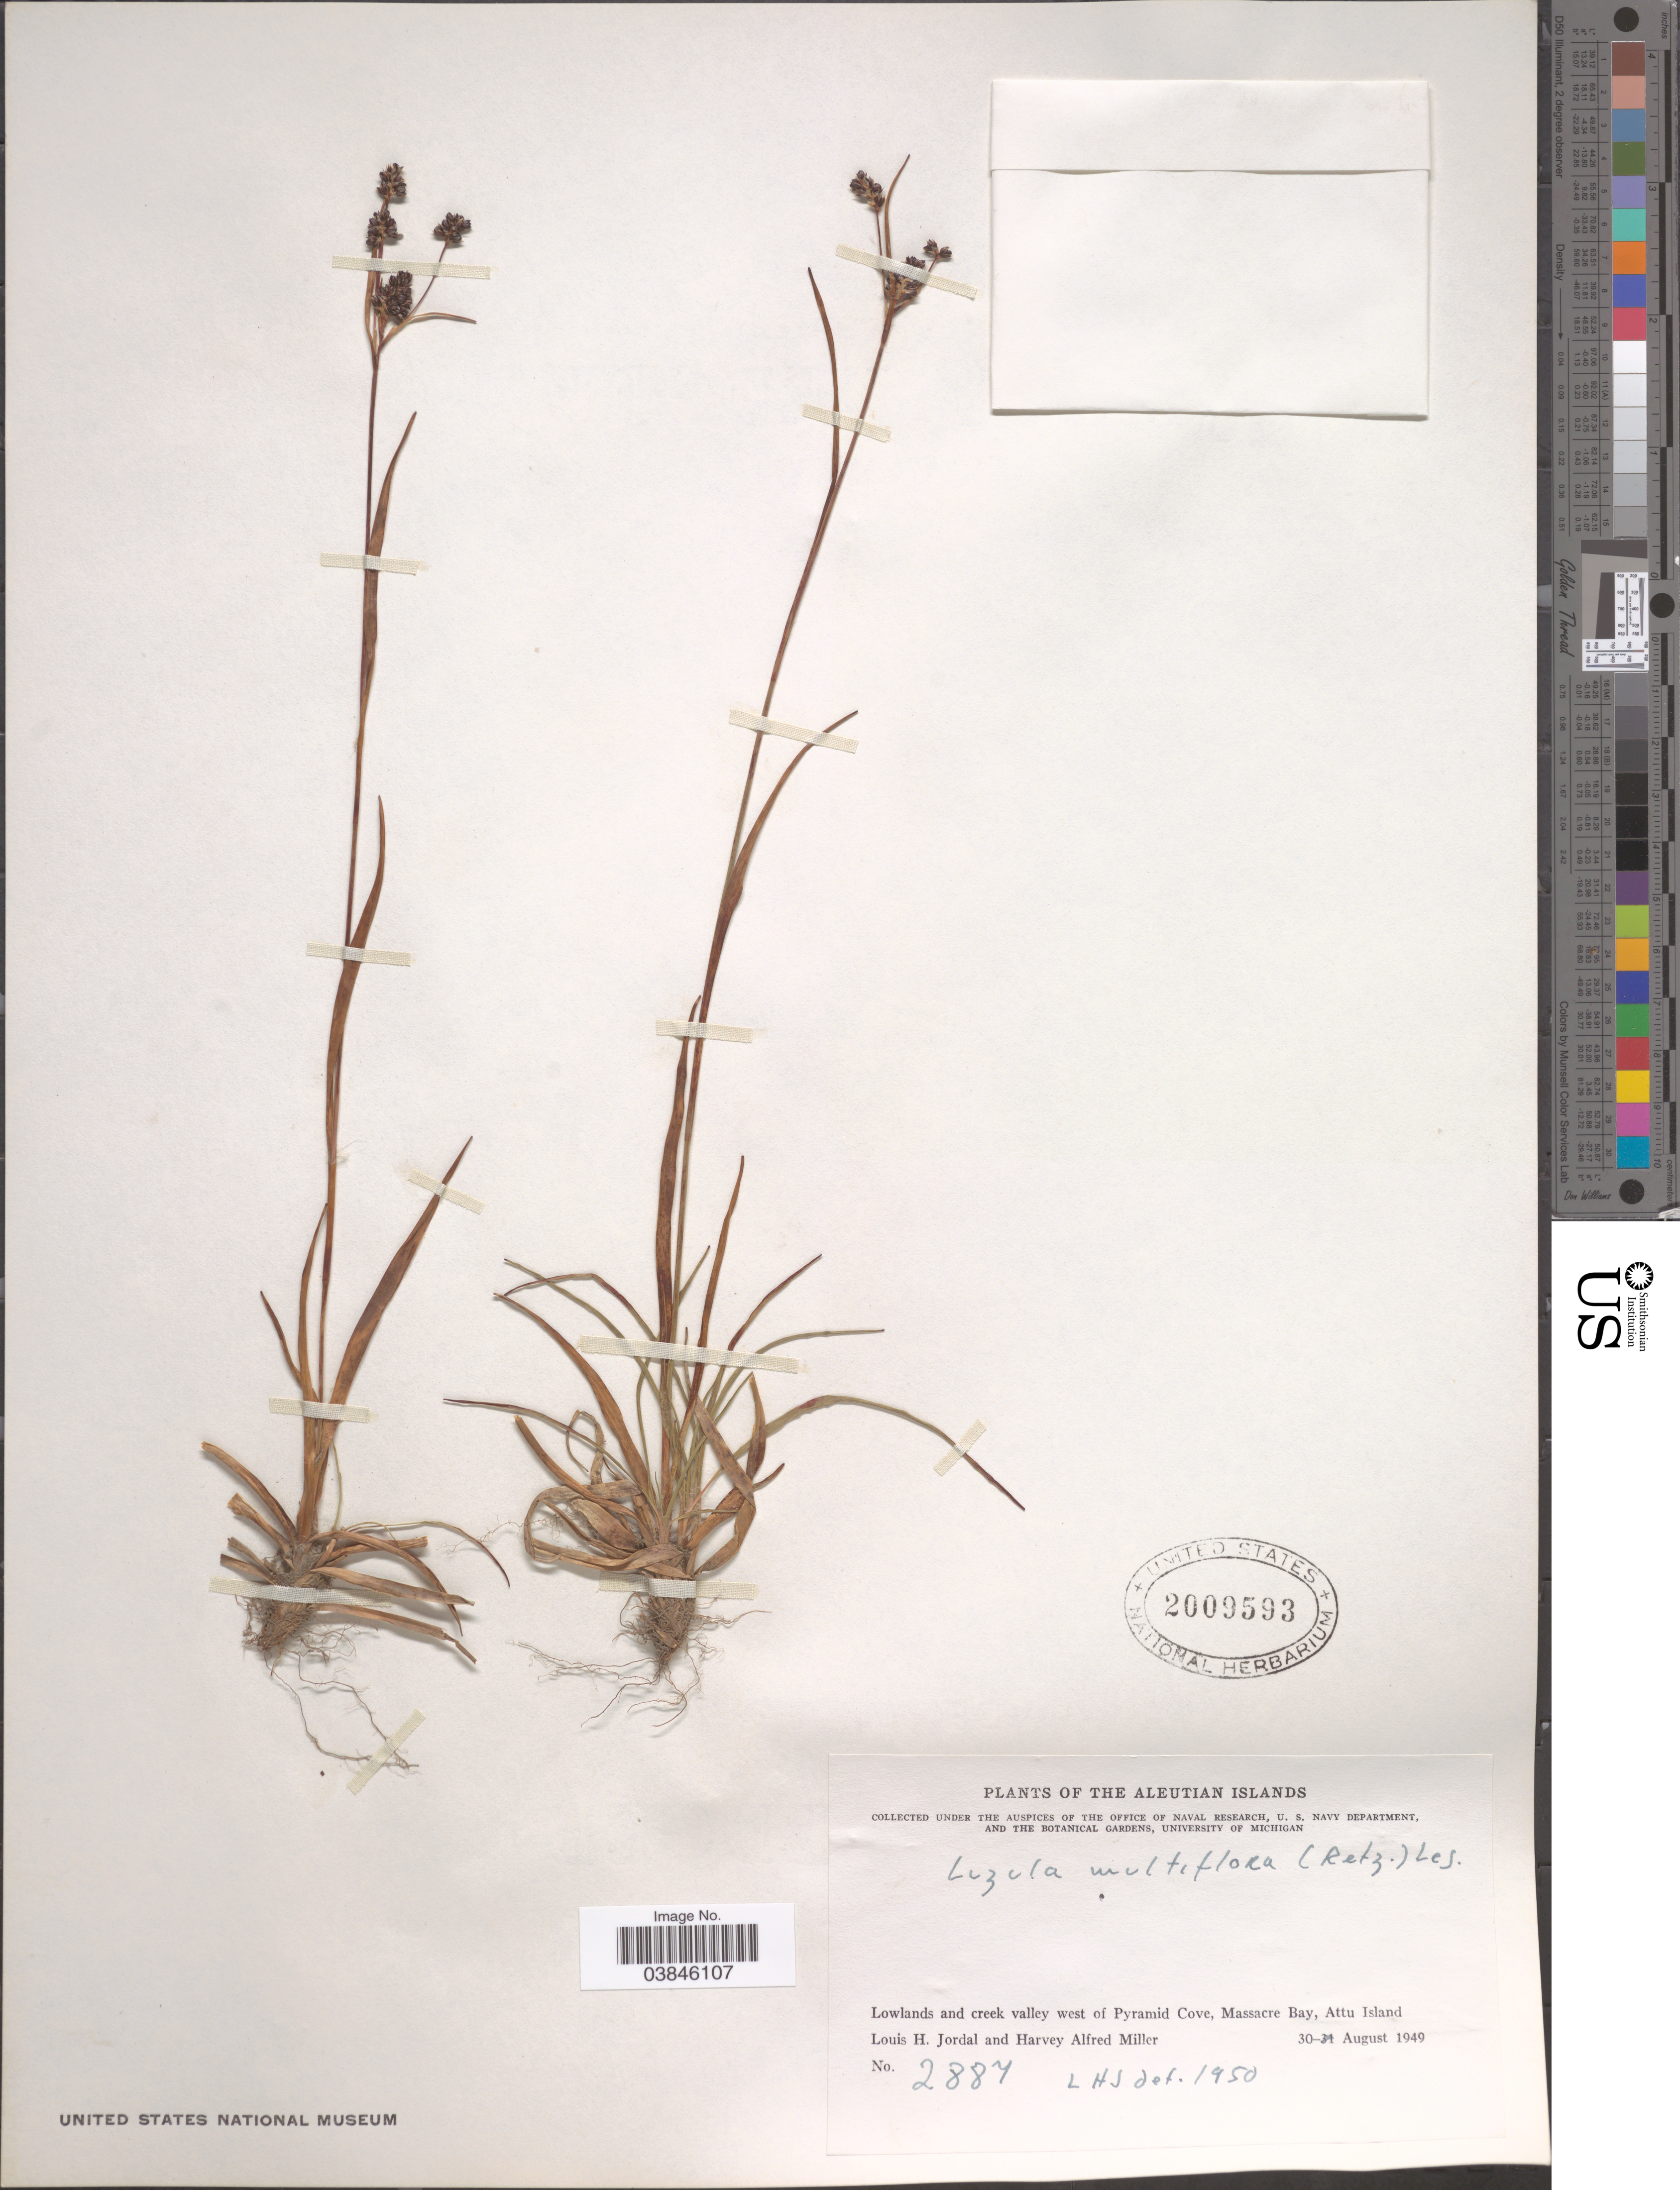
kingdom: Plantae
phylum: Tracheophyta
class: Liliopsida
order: Poales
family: Juncaceae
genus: Luzula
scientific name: Luzula multiflora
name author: (Ehrh.) Lej.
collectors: L. Jordal & H. A. Miller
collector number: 2887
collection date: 1949-08-30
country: United States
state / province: Alaska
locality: The Aleutian Islands. Lowlands and creek valley west of Pyramid Cove, Massacre Bay, Attu Island.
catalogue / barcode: US 2009593